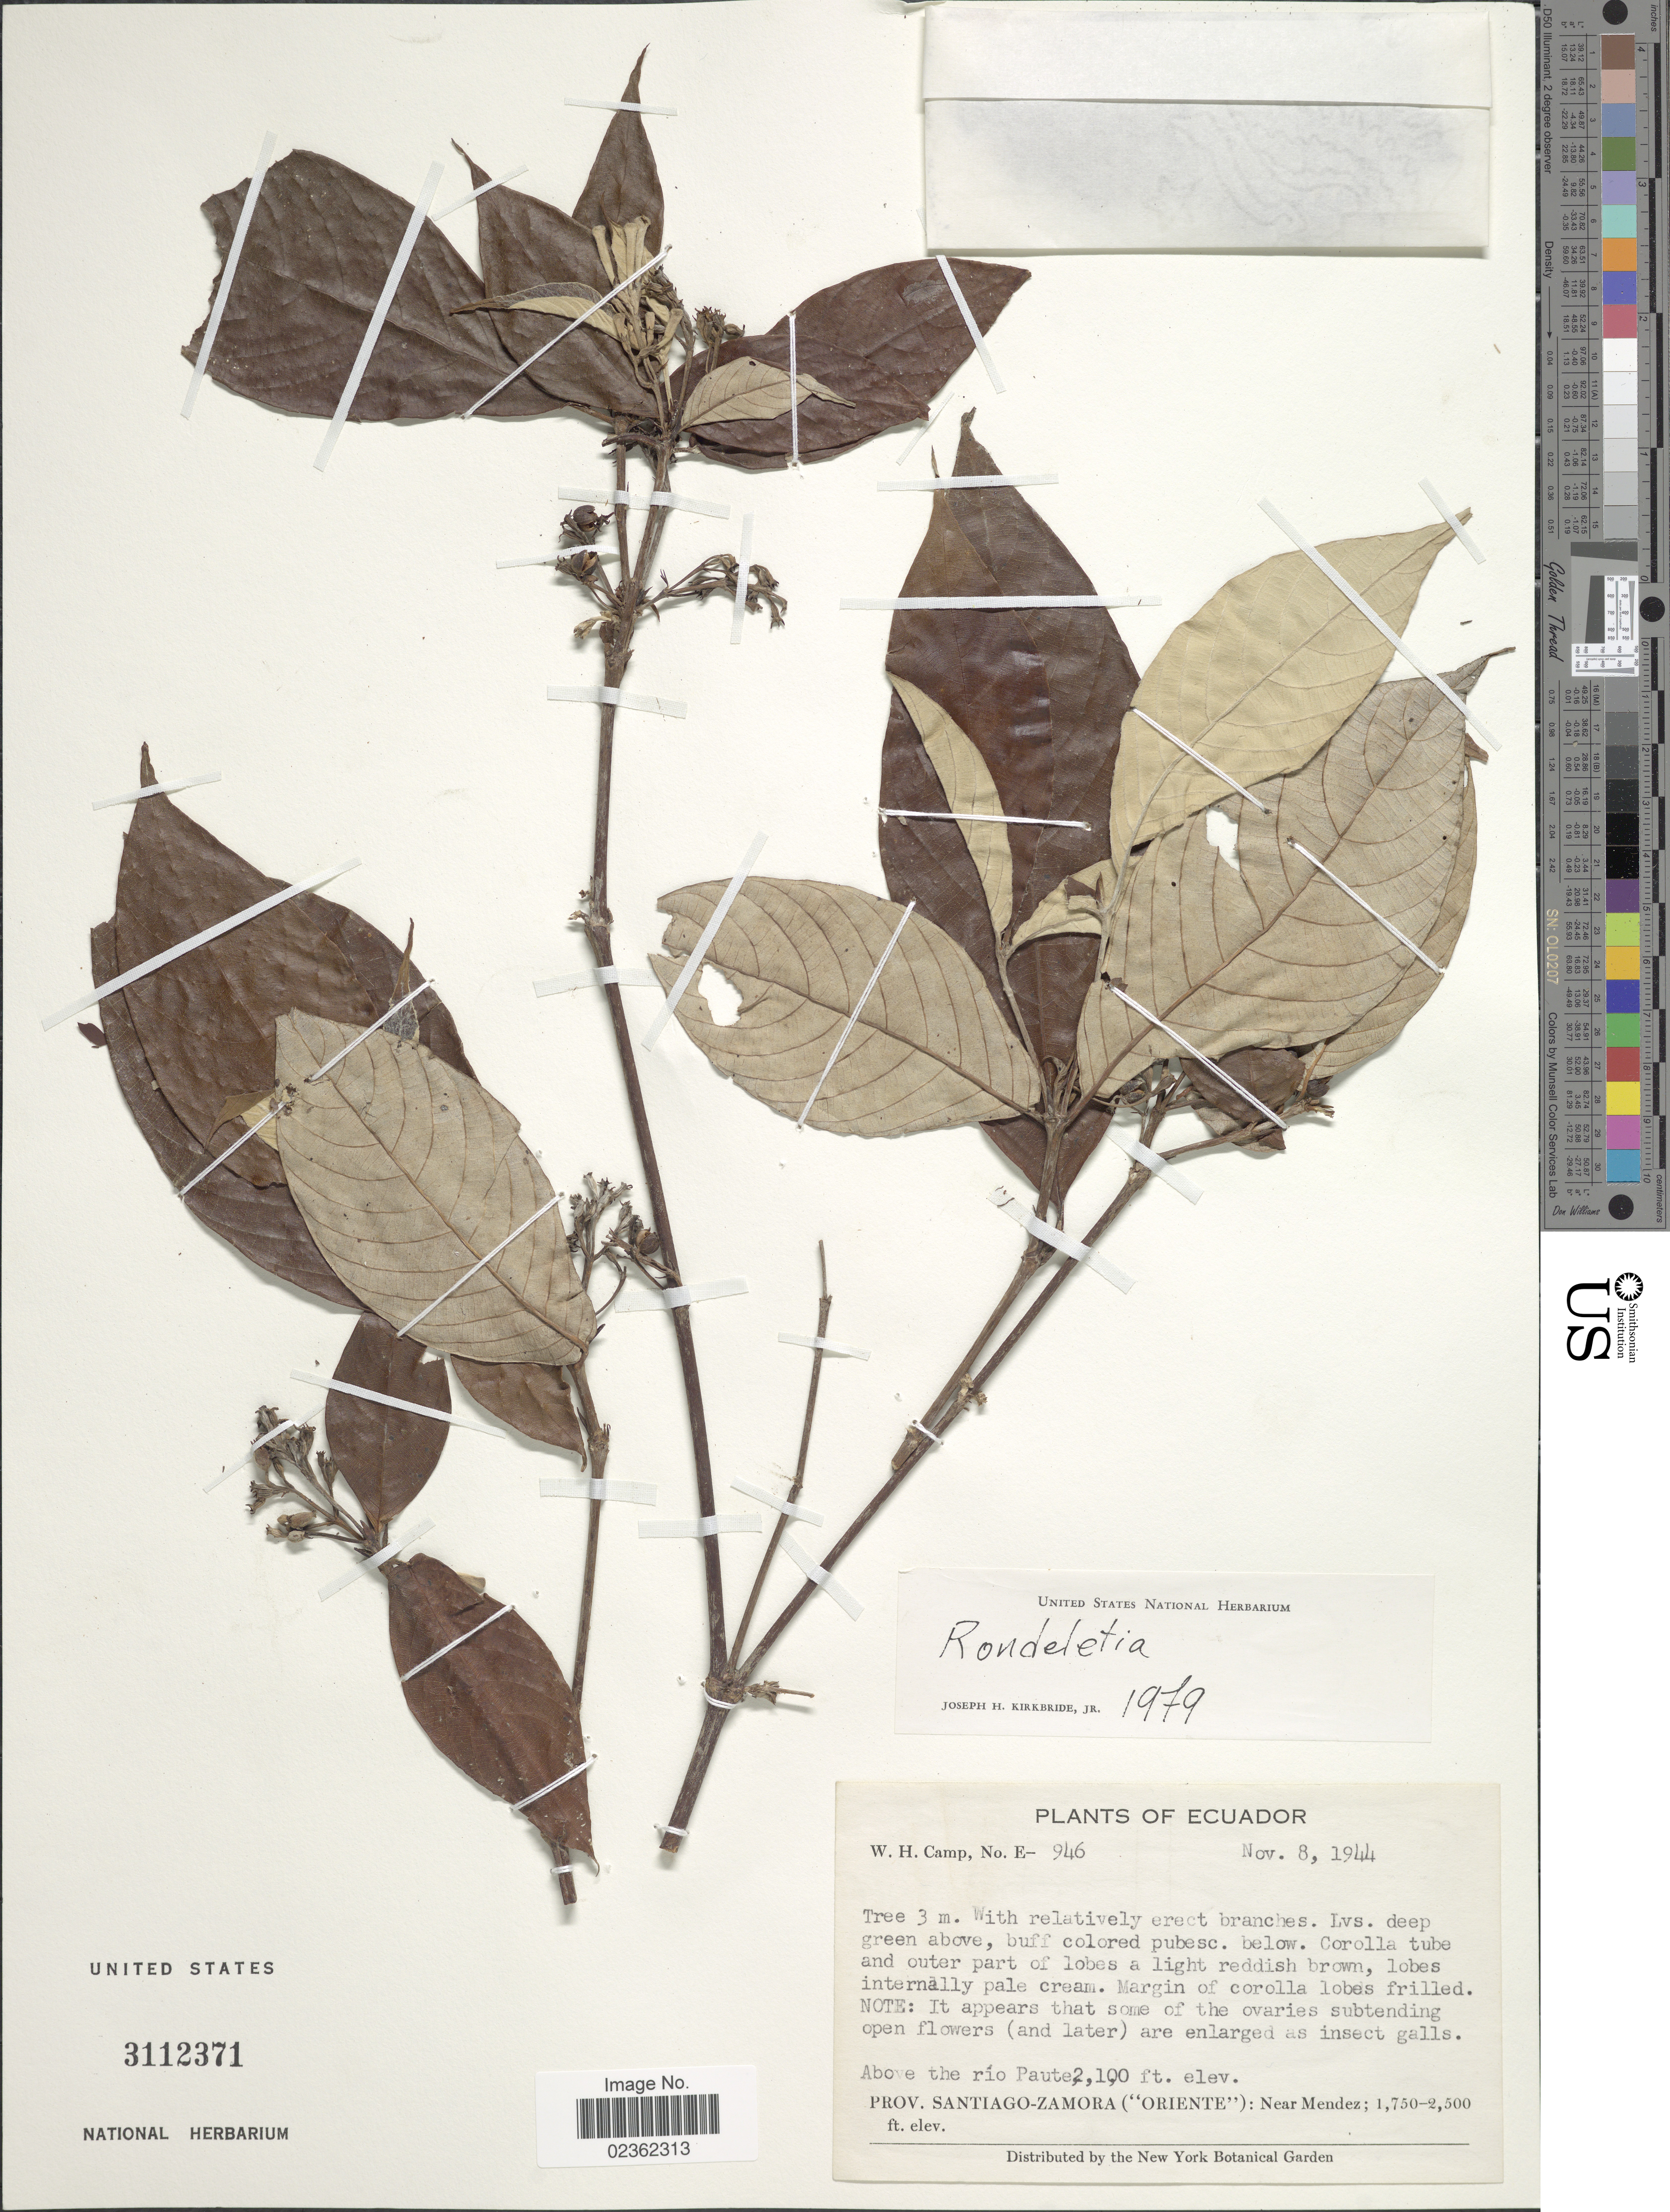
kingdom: Plantae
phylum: Tracheophyta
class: Magnoliopsida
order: Gentianales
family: Rubiaceae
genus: Rondeletia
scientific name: Rondeletia sp.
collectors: W. H. Camp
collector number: E-946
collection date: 1944-11-08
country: Ecuador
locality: Prov. Santiago-Zamora ("Oriente"): near Mendez, above the rio Paute.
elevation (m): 640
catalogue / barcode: US 3112371